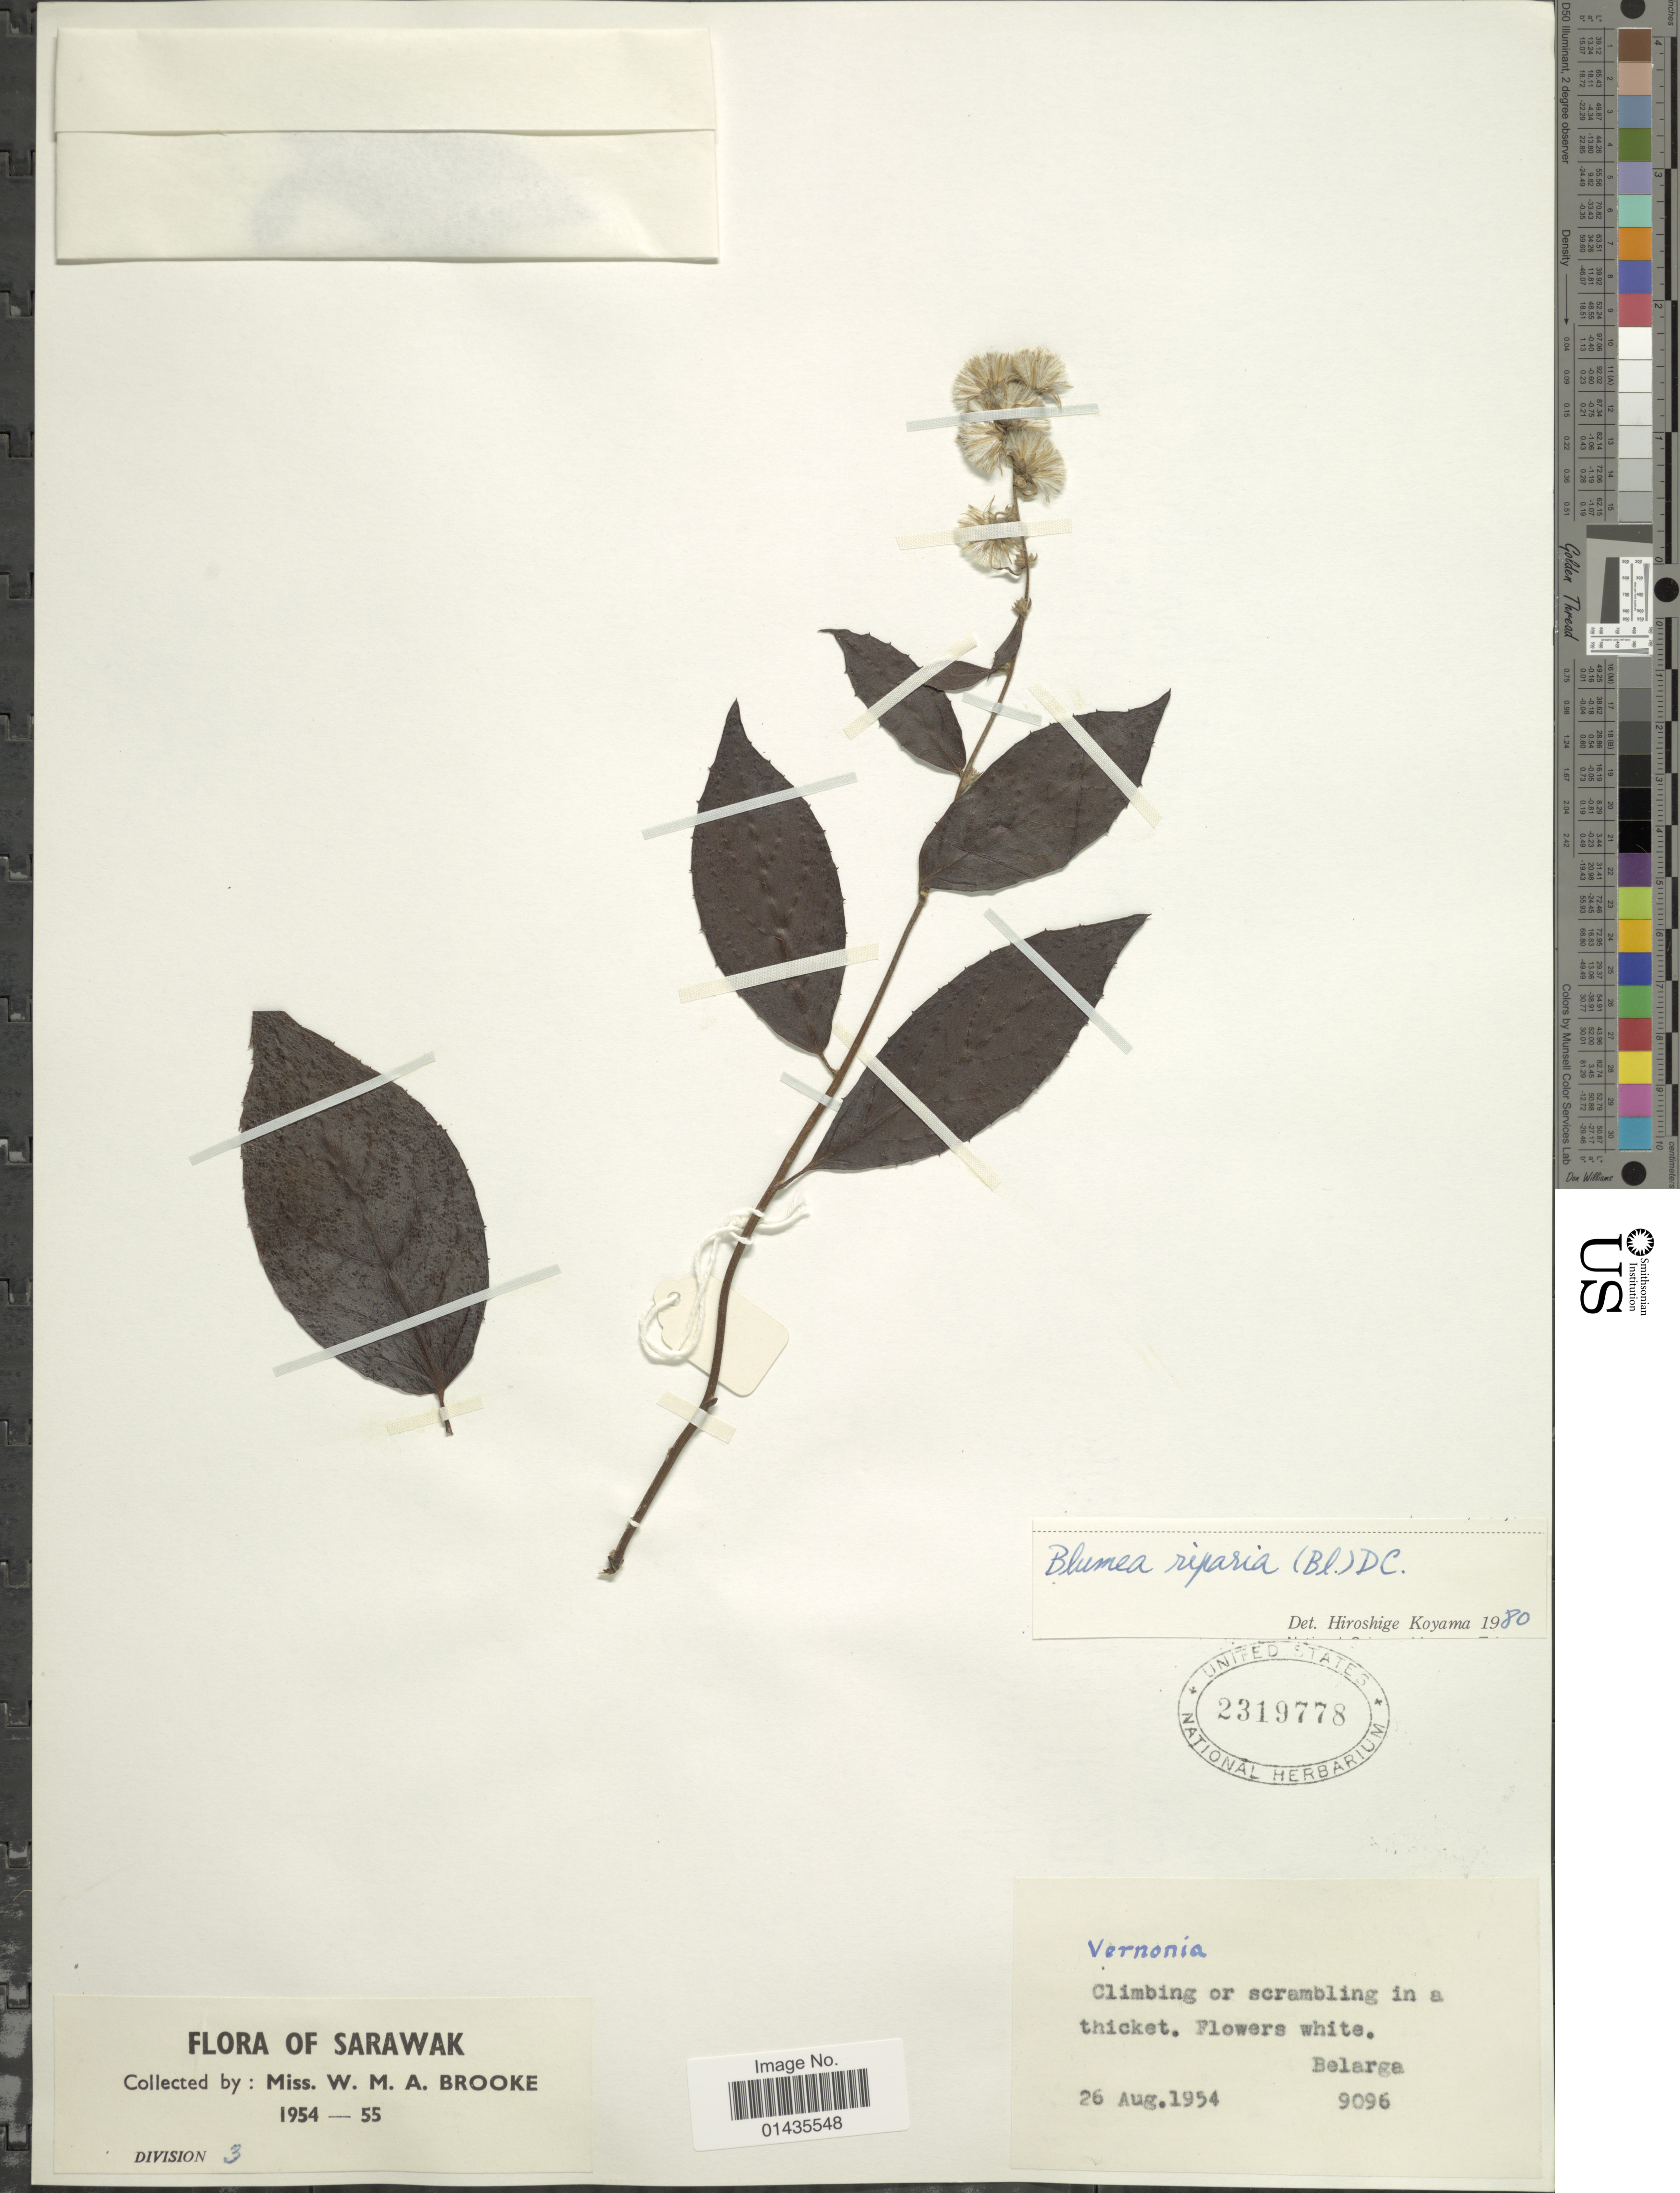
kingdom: Plantae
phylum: Tracheophyta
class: Magnoliopsida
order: Asterales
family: Asteraceae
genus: Blumea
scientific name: Blumea riparia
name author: (Blume) DC.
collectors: W. Brooke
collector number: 9096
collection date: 1954-08-26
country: Malaysia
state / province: Sarawak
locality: Belarga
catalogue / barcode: US 2319778